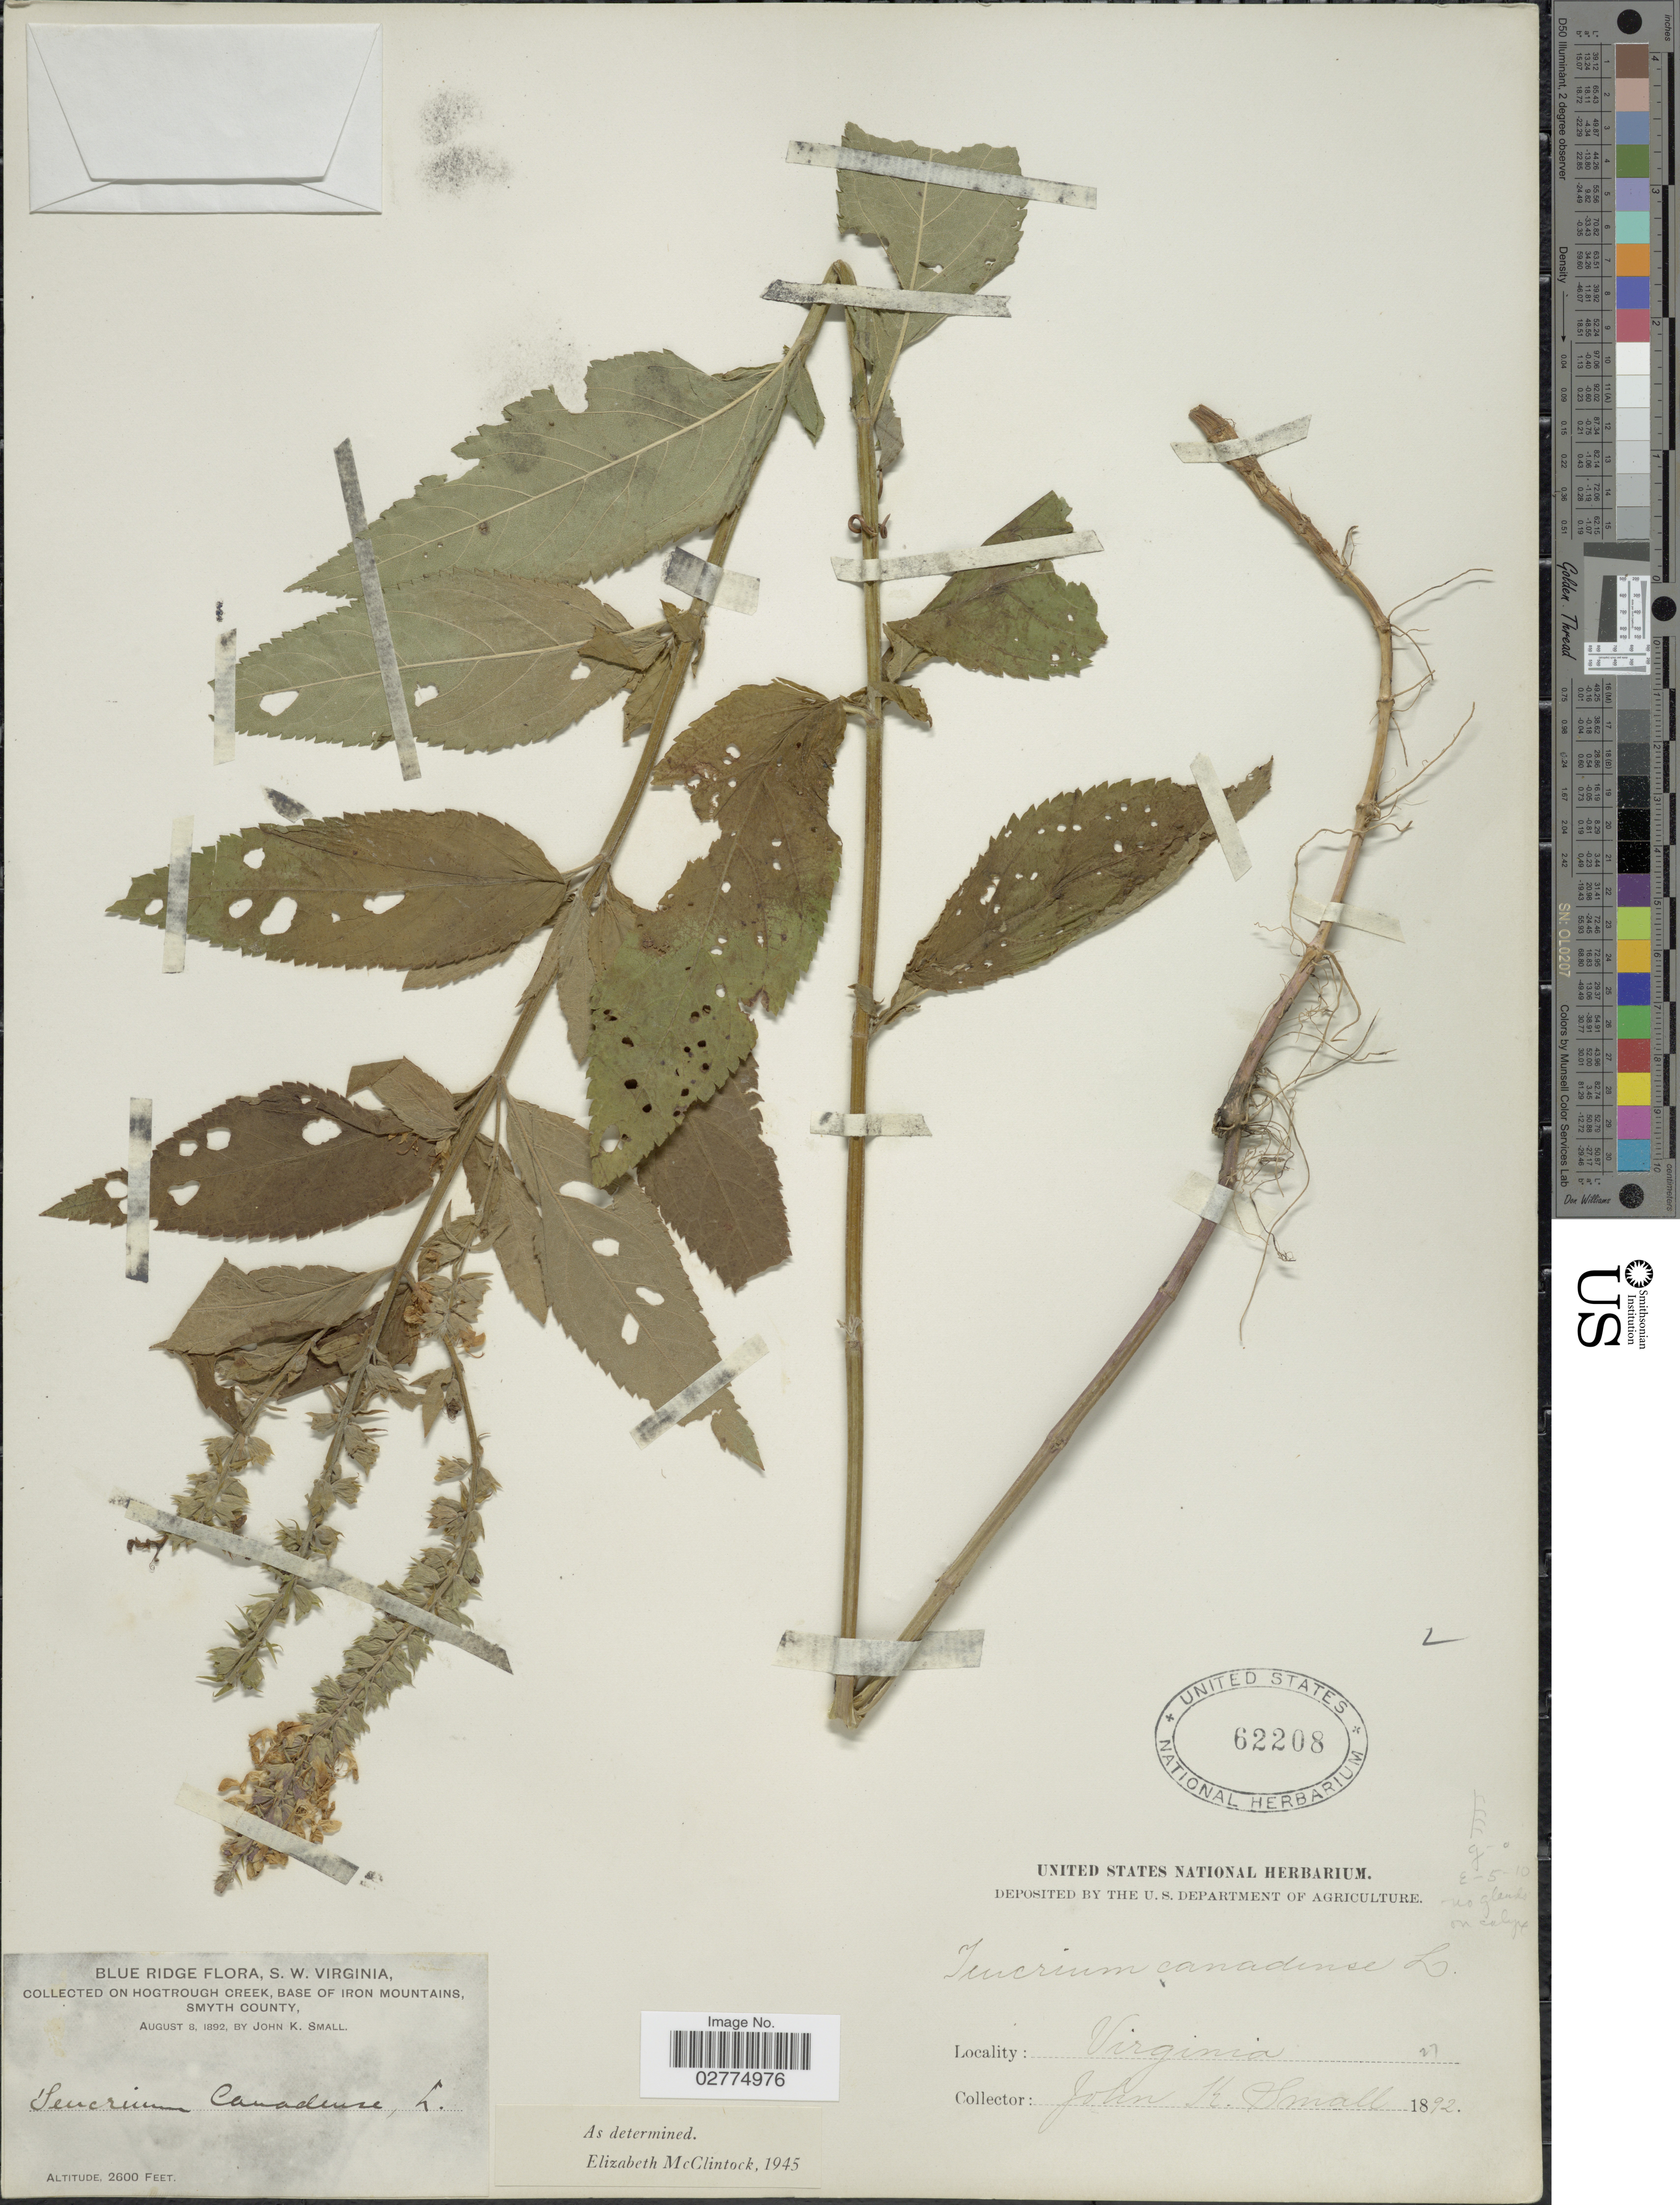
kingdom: Plantae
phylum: Tracheophyta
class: Magnoliopsida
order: Lamiales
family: Lamiaceae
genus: Teucrium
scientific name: Teucrium canadense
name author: L.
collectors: J. K. Small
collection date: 1892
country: United States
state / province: Virginia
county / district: Smyth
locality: Blue Ridge, S.W. Virginia, on Hogtrough Creek, base of Iron Mountains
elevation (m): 792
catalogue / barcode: US 62208